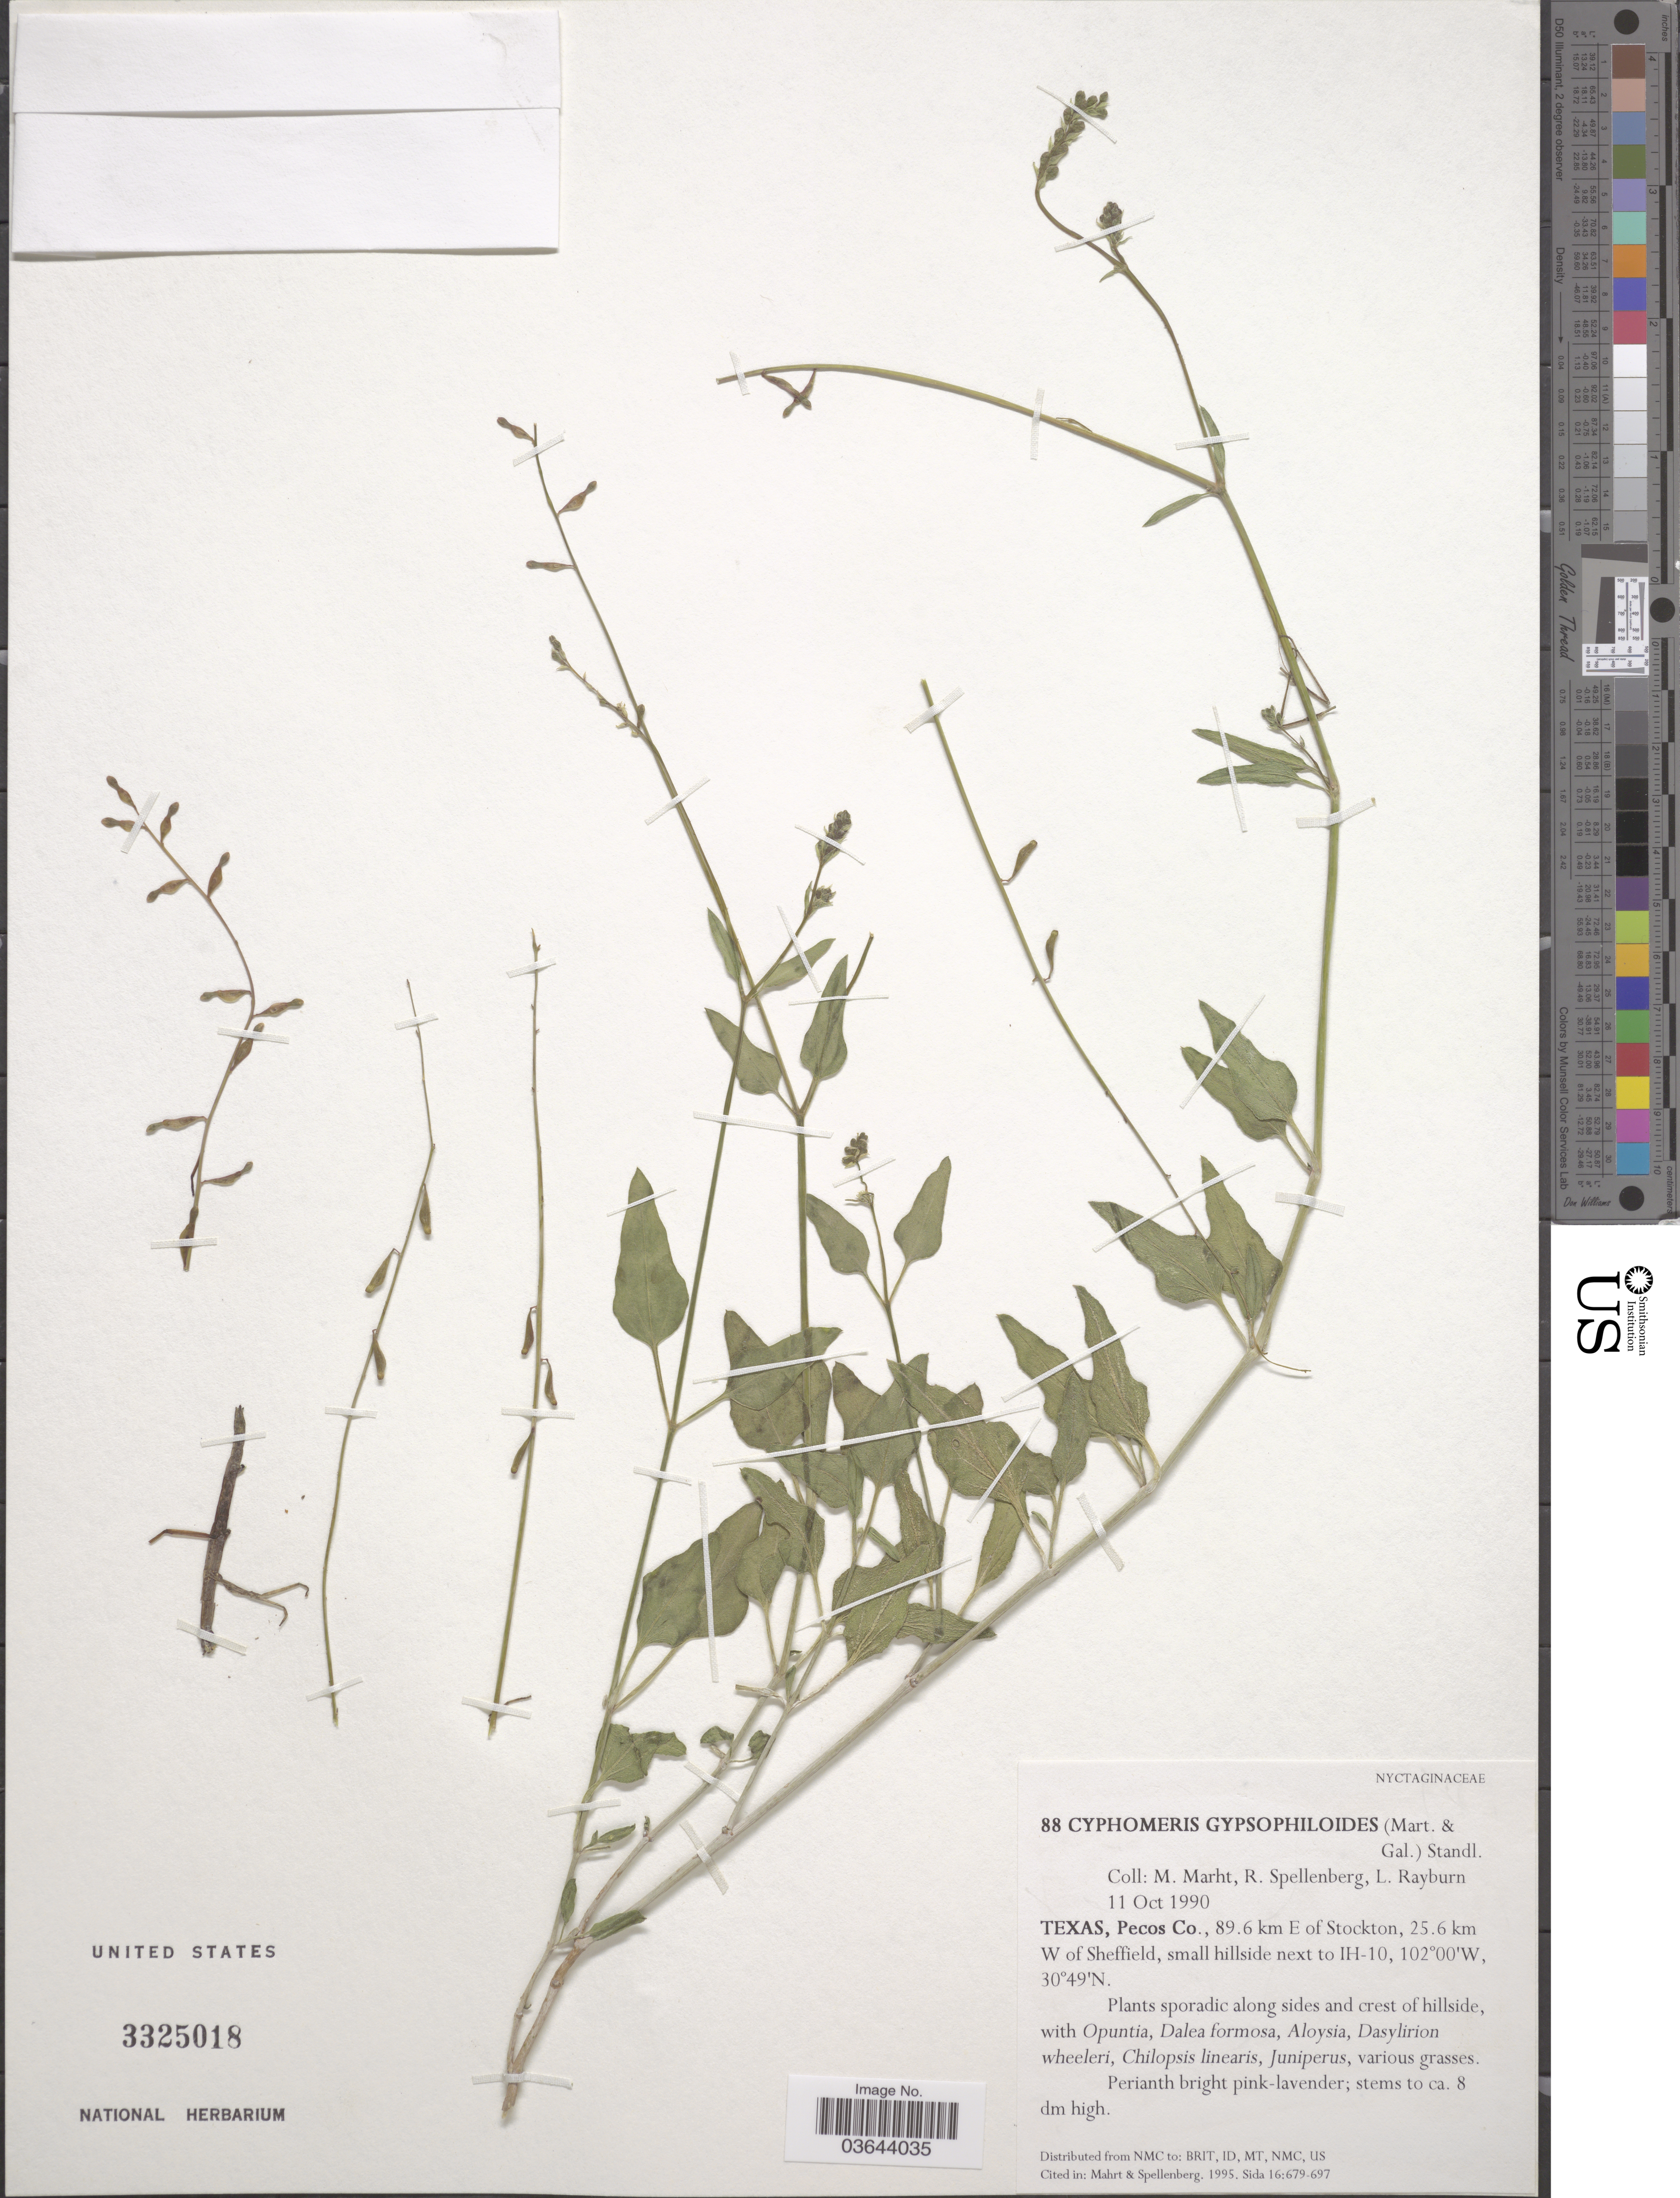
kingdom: Plantae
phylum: Tracheophyta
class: Magnoliopsida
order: Caryophyllales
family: Nyctaginaceae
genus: Cyphomeris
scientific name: Cyphomeris gypsophiloides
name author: (M. Martens & Galeotti) Standl.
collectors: M. Marht, R. Spellenberg & L. Rayburn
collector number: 88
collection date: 1990-10-11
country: United States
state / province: Texas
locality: Pecos Co., 89.6 km E of Stockton, 25.6 km W of Sheffield, small hillside next to IH-10.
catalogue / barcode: US 3325018